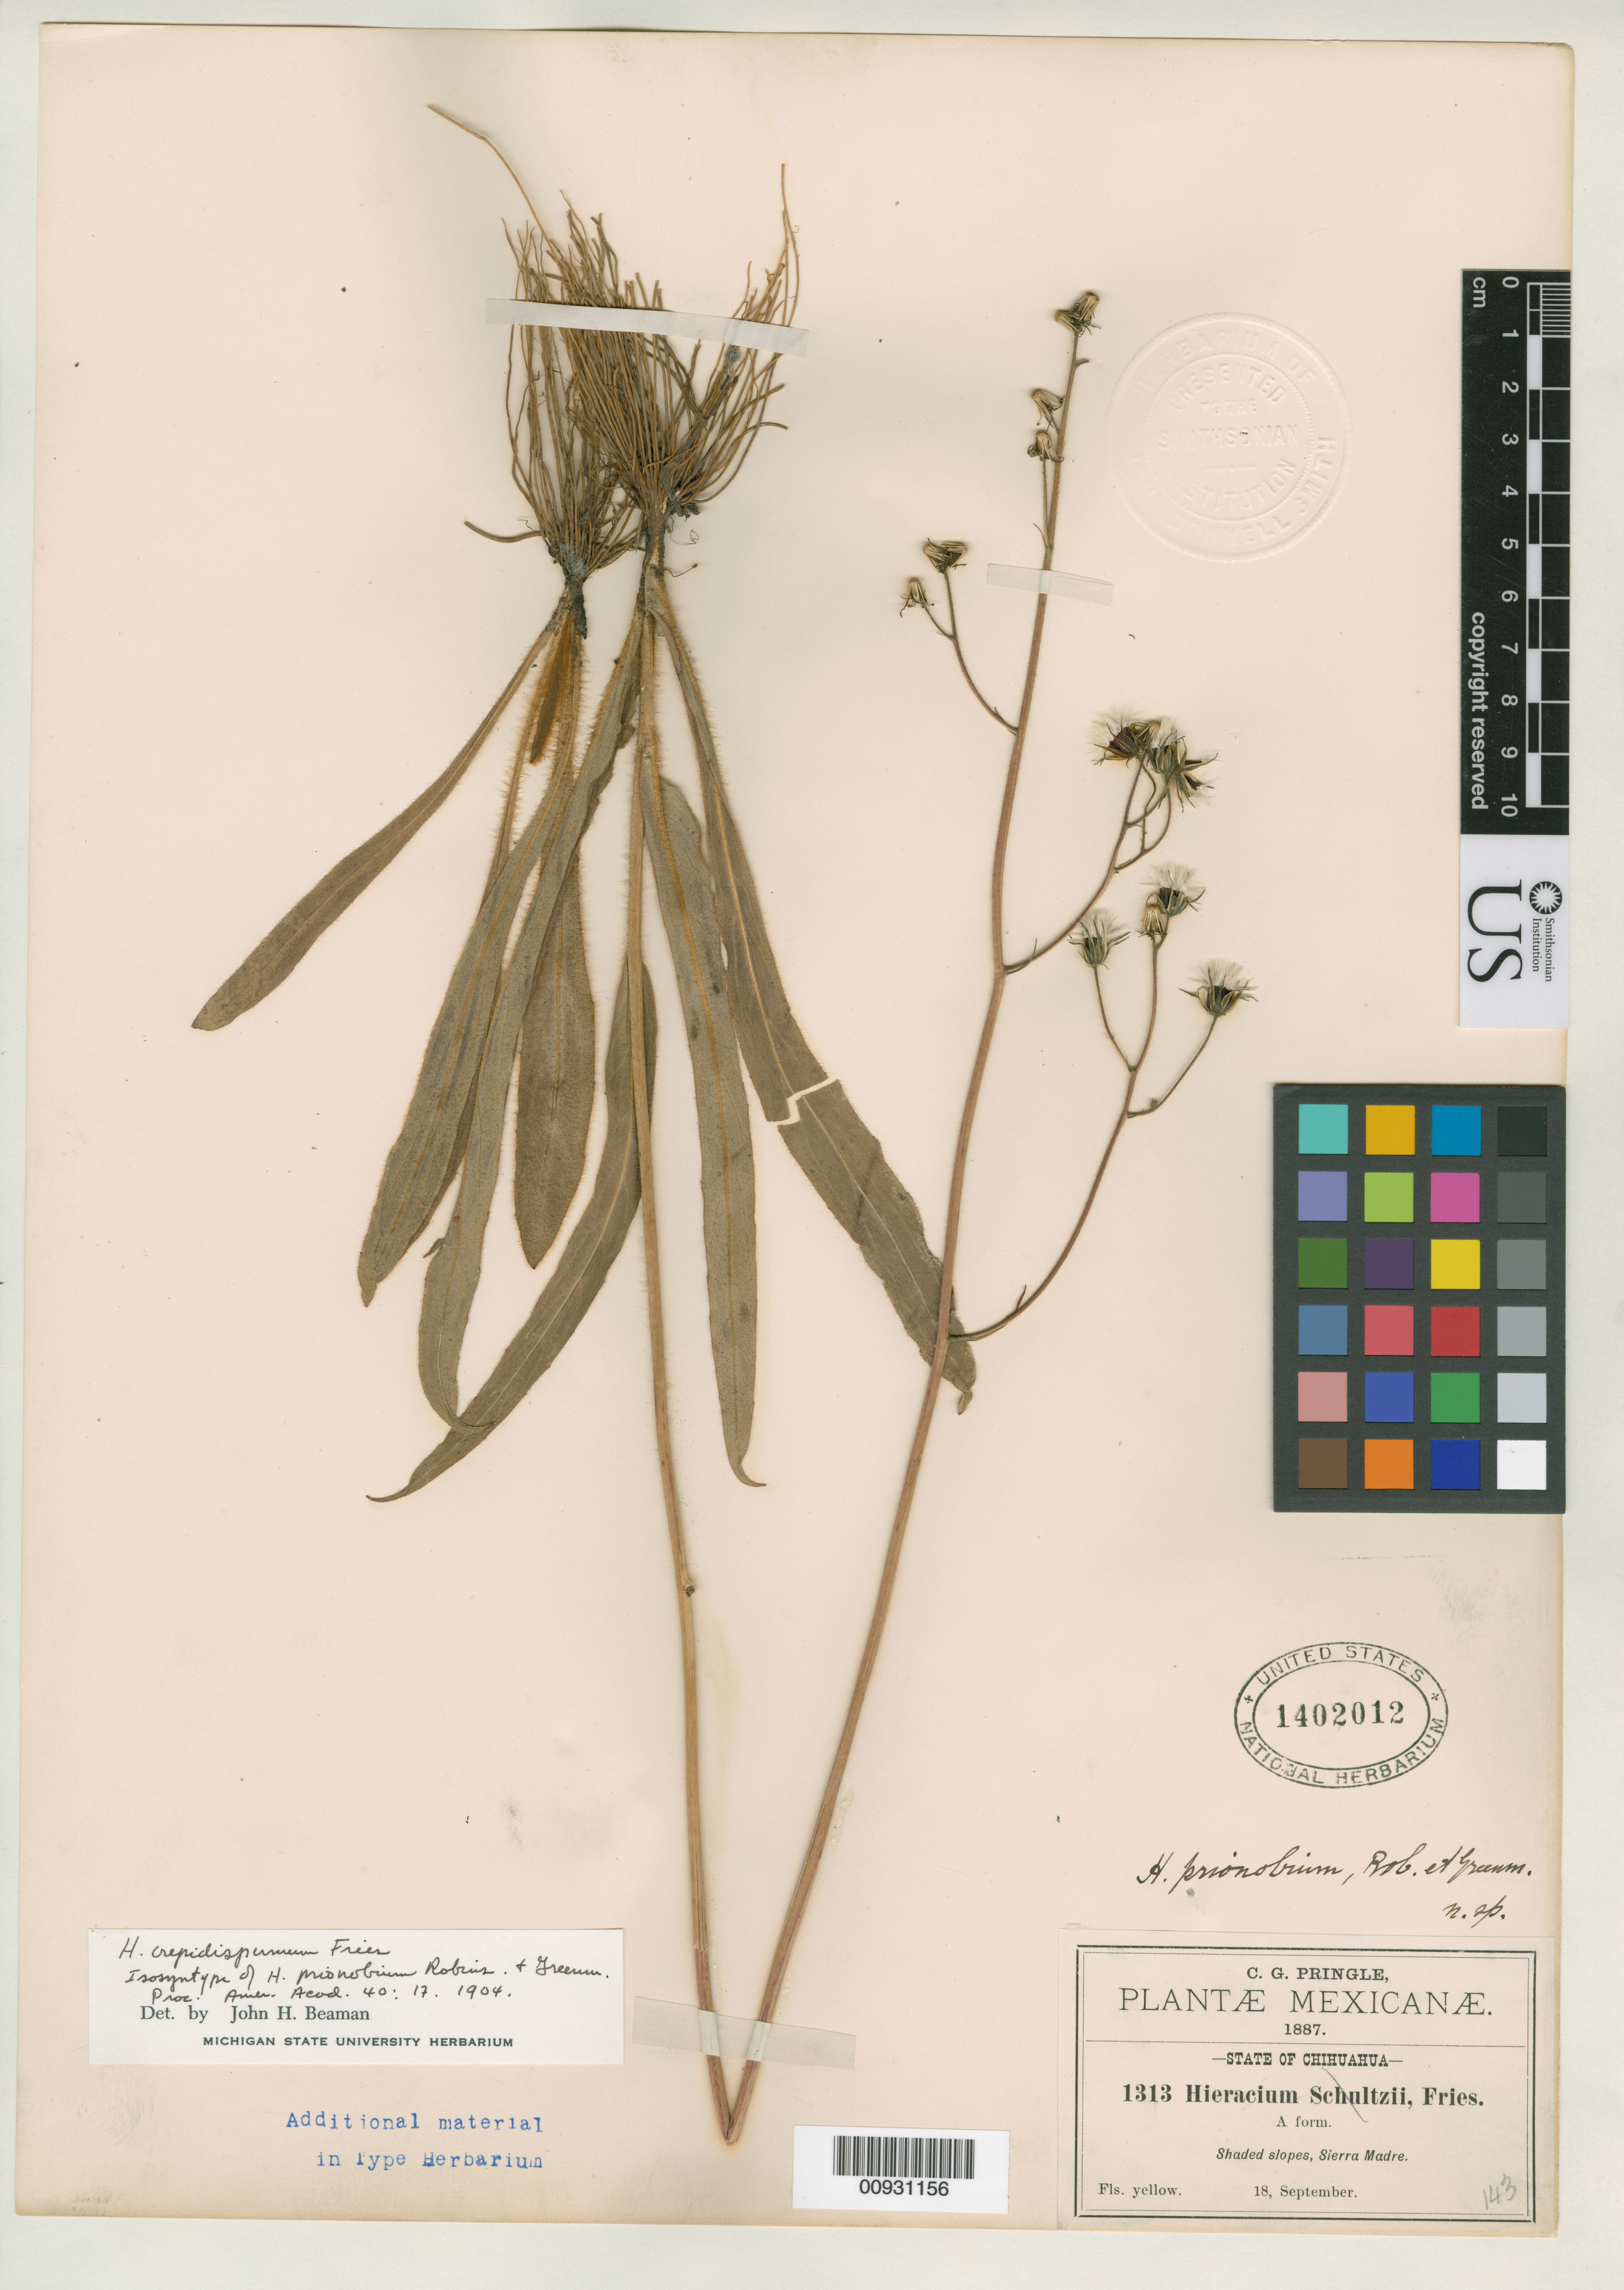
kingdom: Plantae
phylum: Tracheophyta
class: Magnoliopsida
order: Asterales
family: Asteraceae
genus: Hieracium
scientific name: Hieracium prionobium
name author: B.L. Rob. & Greenm.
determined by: Beaman, J. H., Curator (MSC), Michigan State University (UNITED STATES)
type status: Isolectotype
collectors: C. G. Pringle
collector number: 1313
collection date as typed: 18 Sep 1887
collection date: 1887-09-18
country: Mexico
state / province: Chihuahua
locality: Shaded slopes, Sierra Madre.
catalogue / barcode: US 1402012